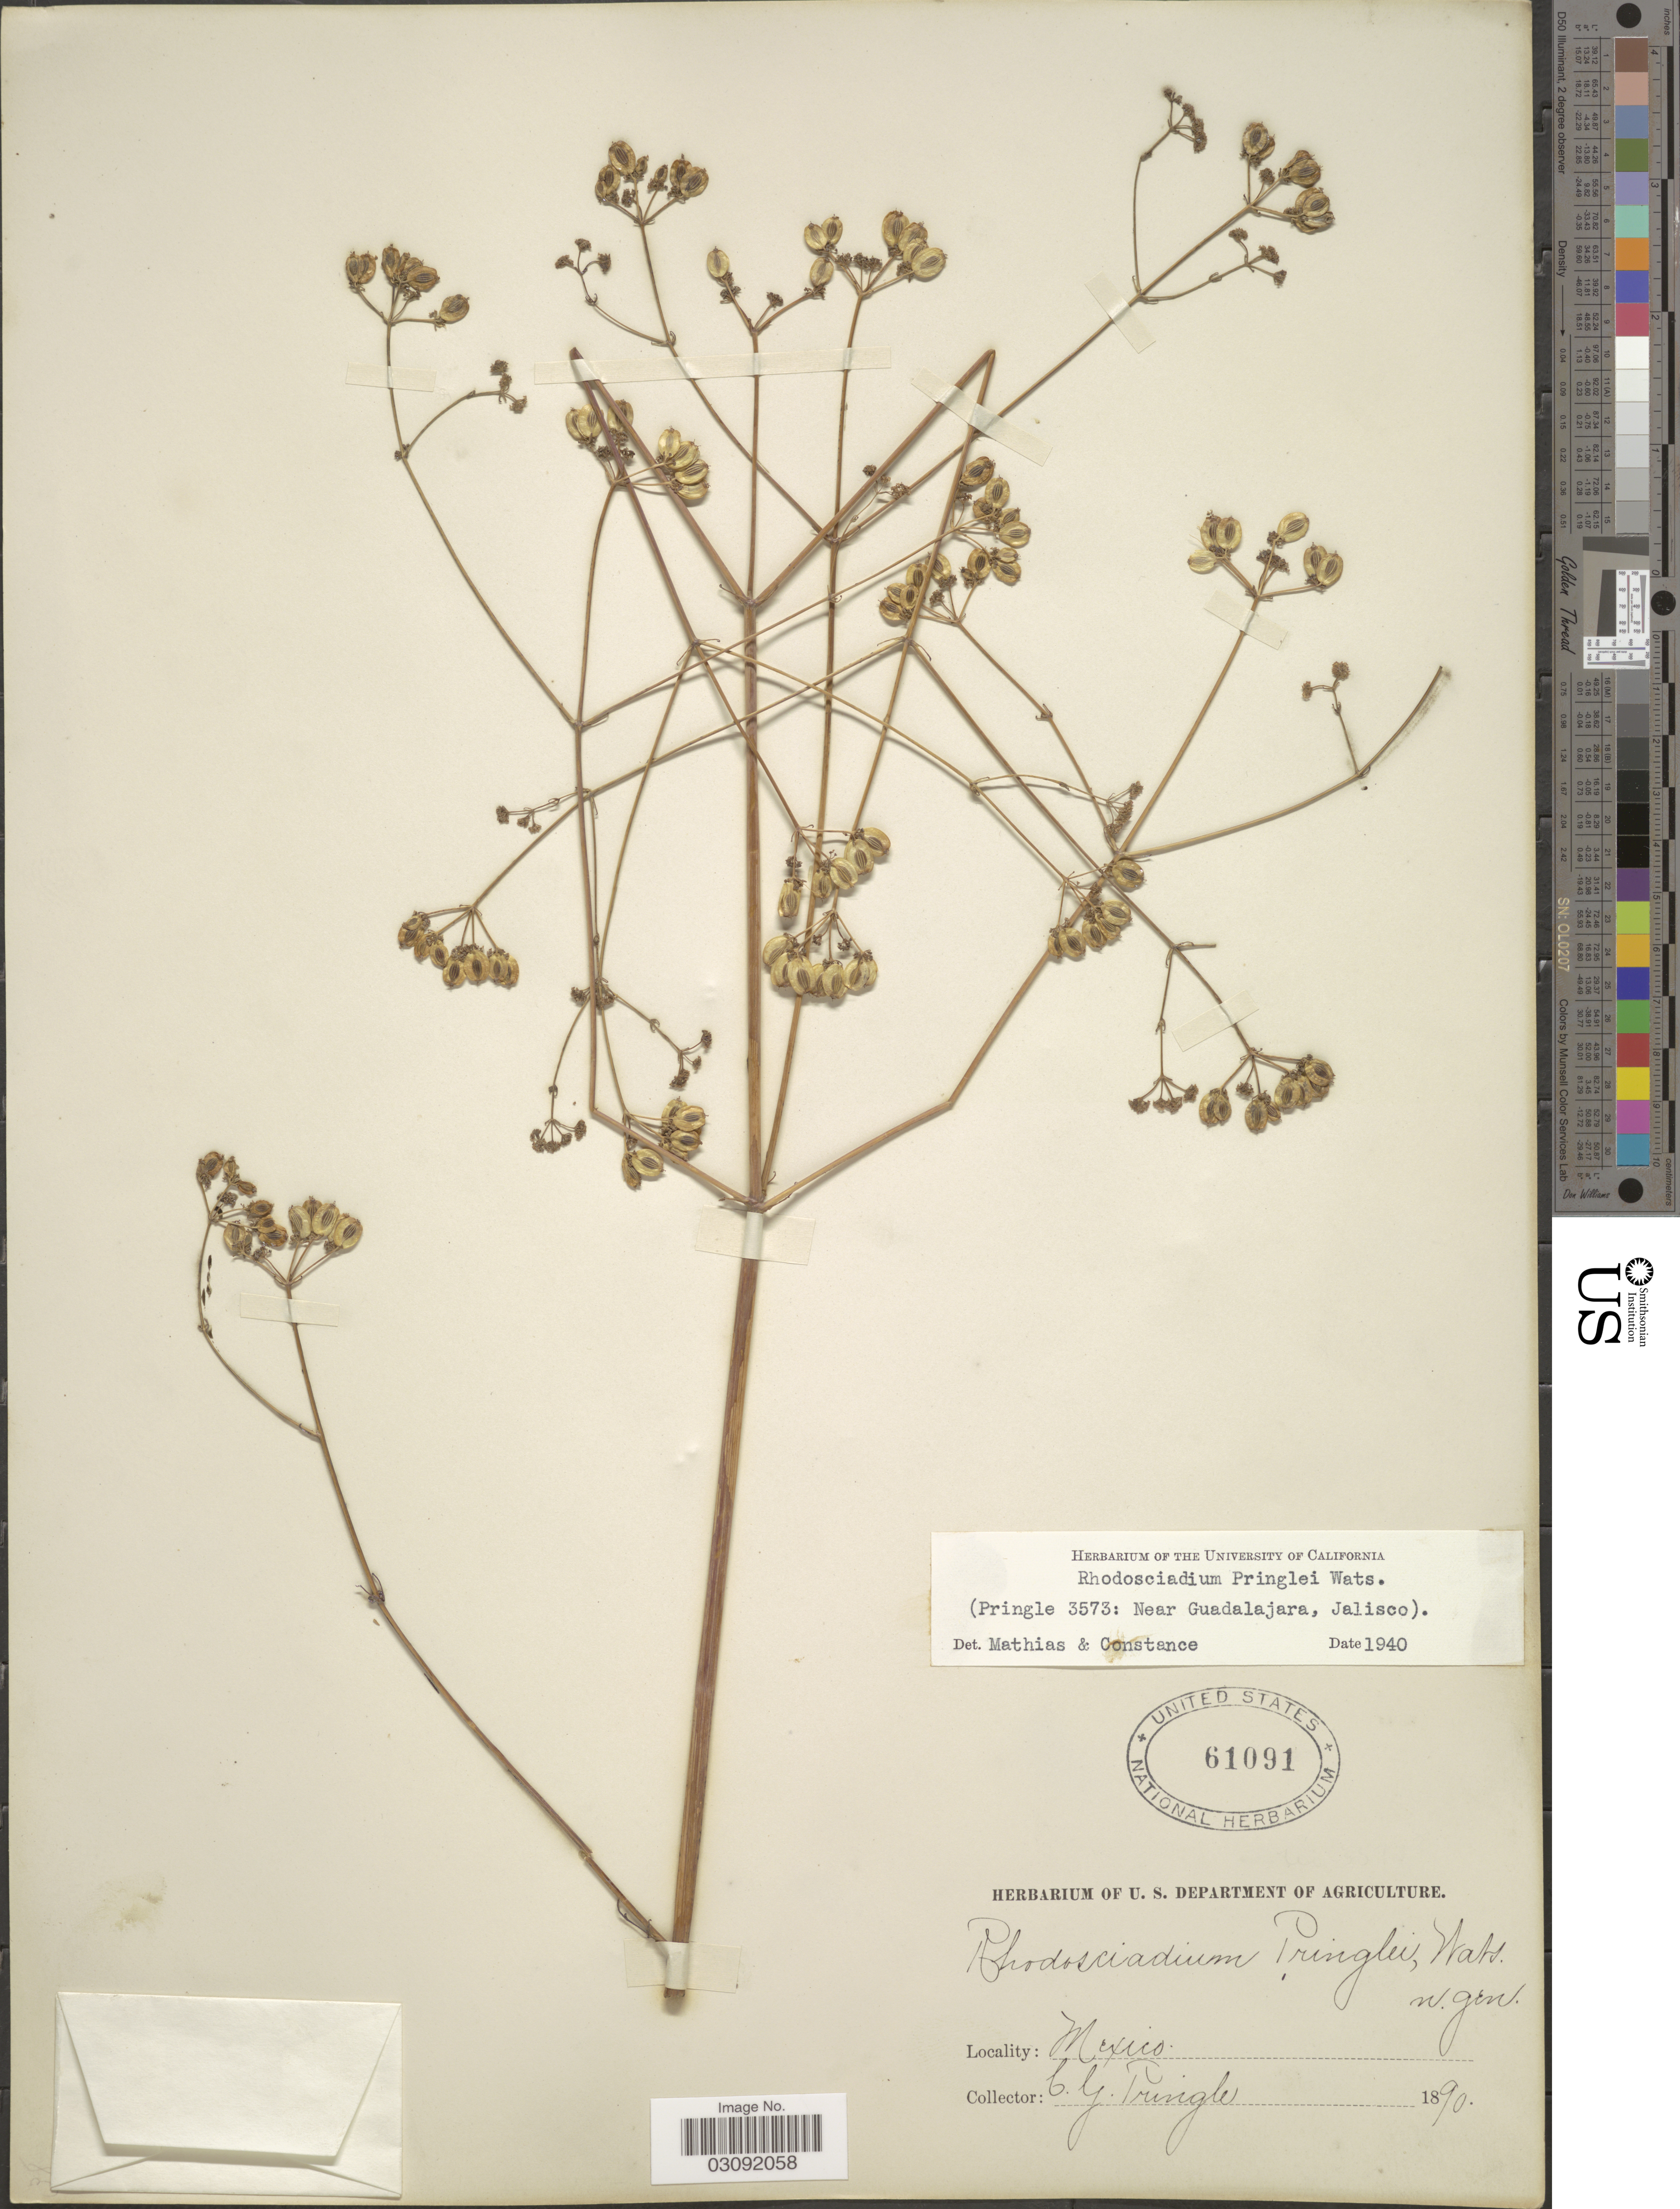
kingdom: Plantae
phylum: Tracheophyta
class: Magnoliopsida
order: Apiales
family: Apiaceae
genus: Rhodosciadium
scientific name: Rhodosciadium pringlei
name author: S. Watson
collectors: C. G. Pringle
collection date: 1890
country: Mexico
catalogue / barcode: US 61091